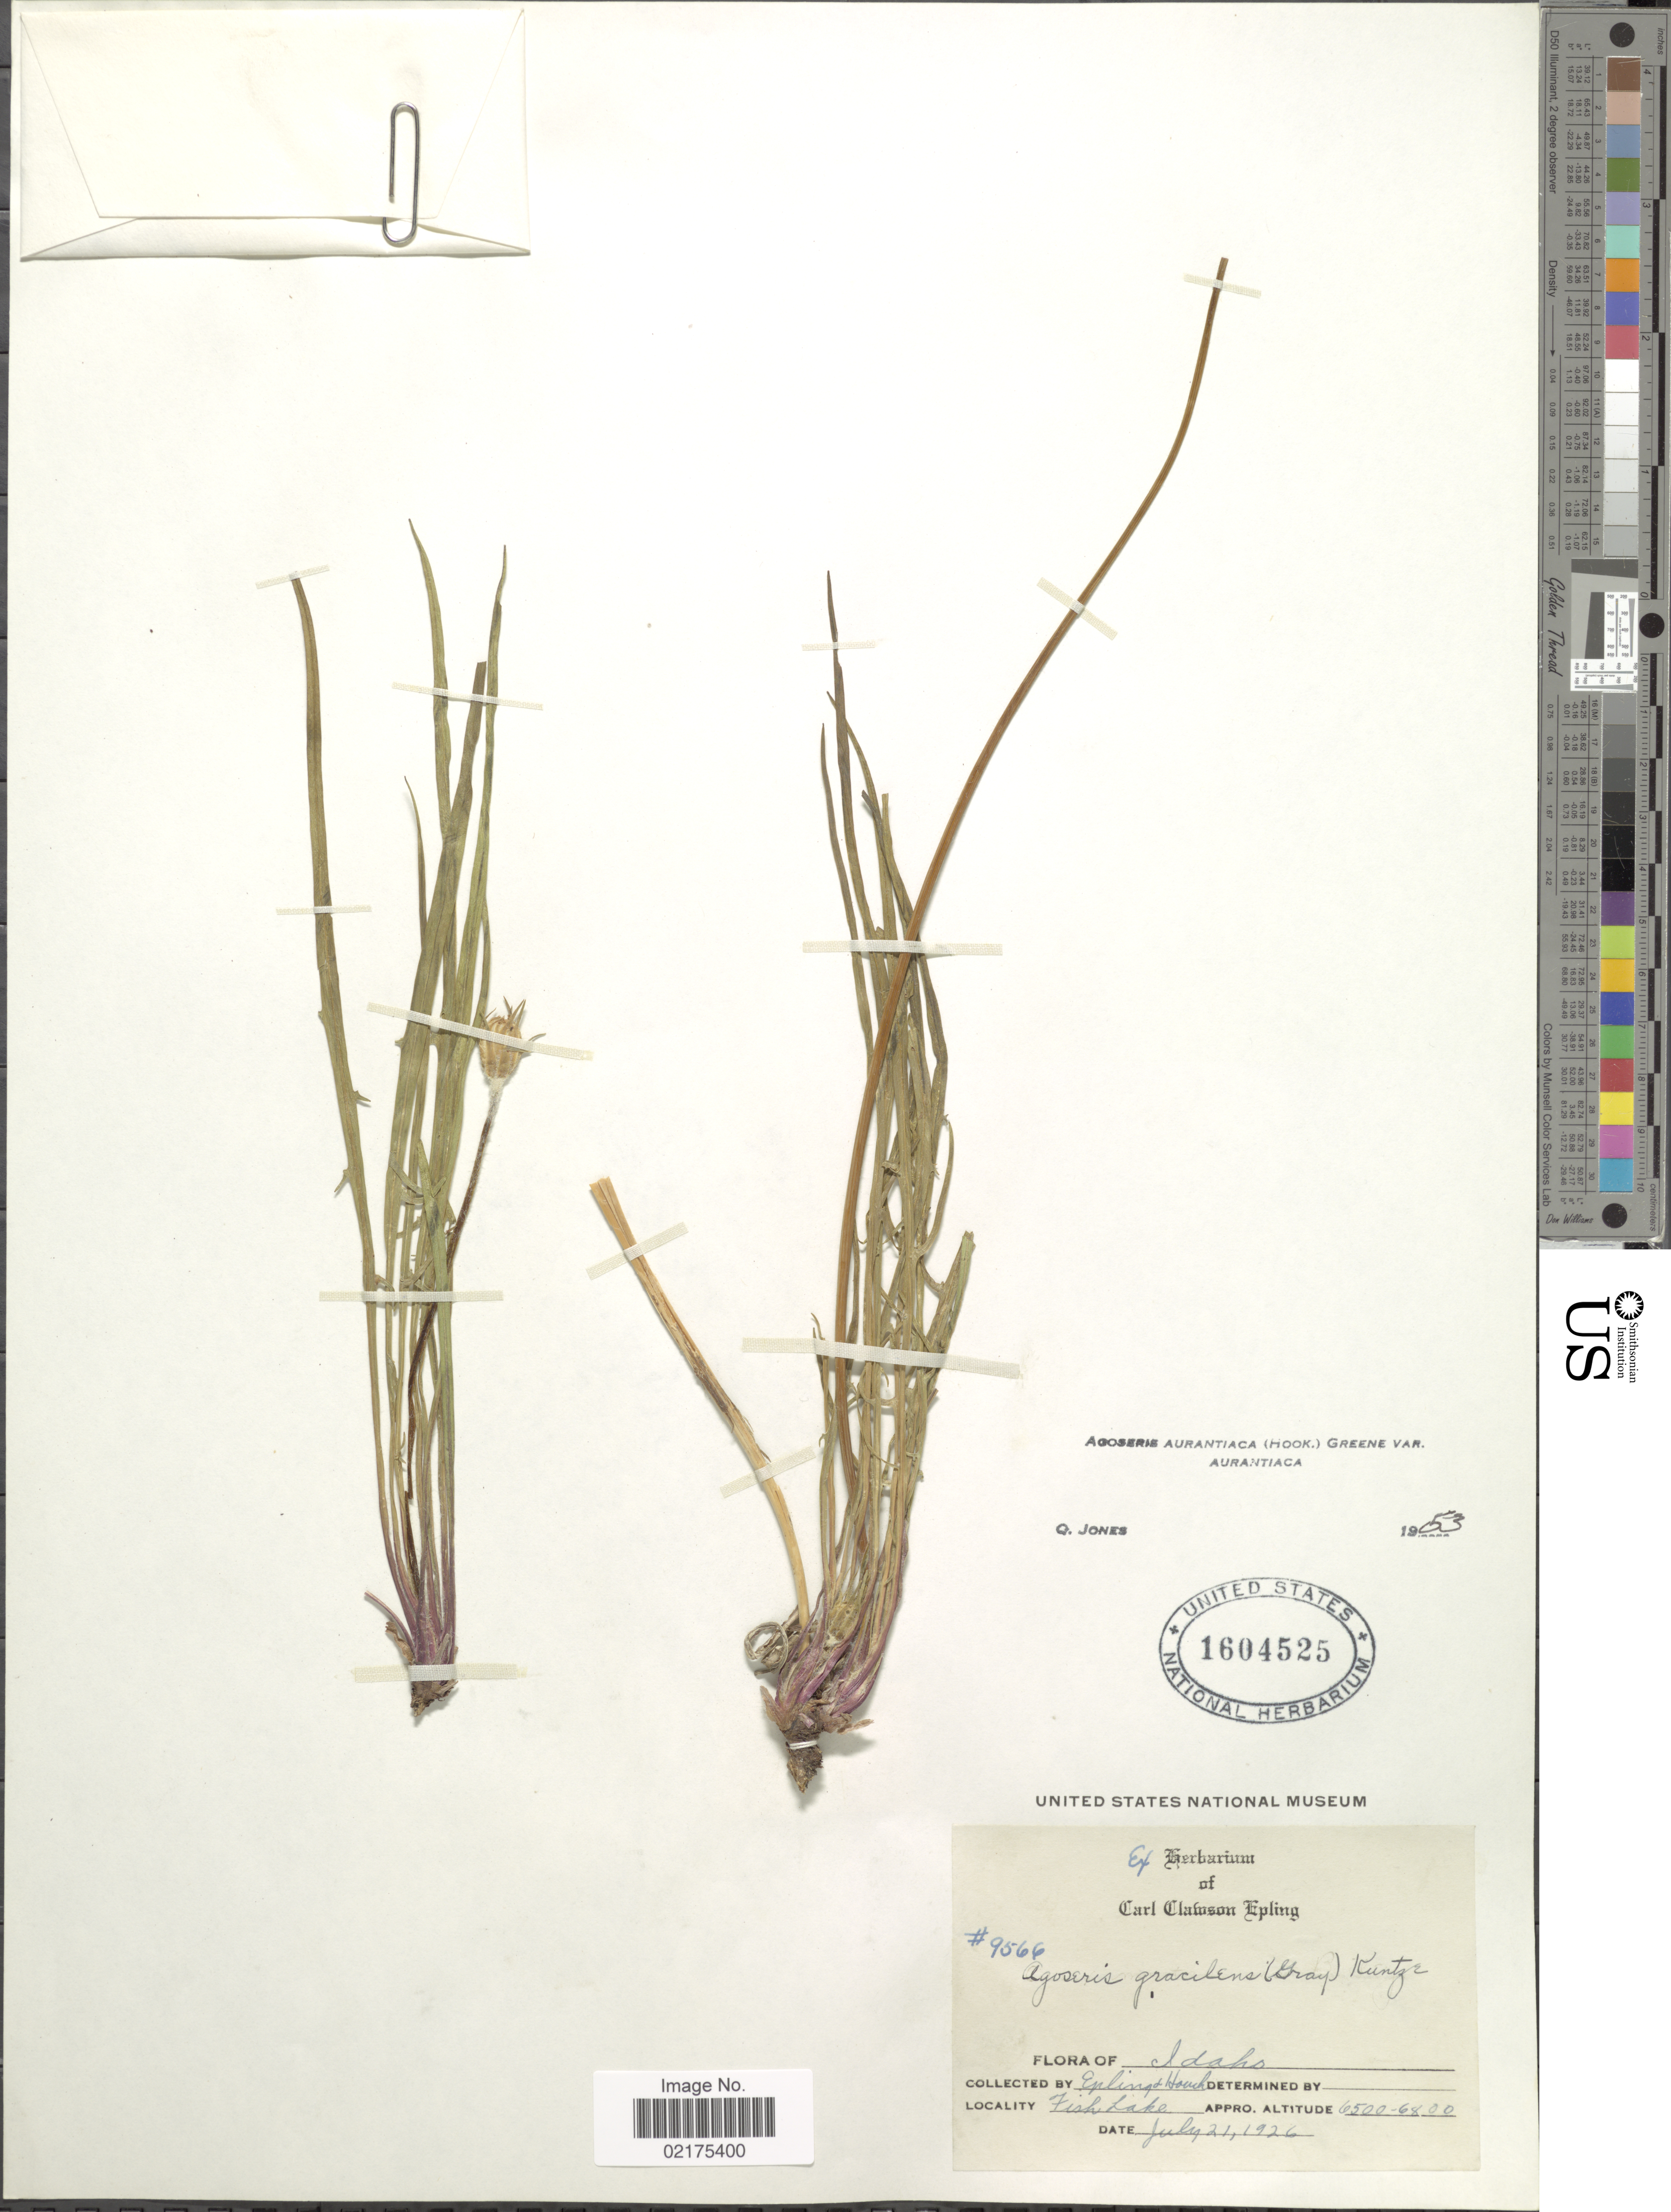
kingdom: Plantae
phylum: Tracheophyta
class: Magnoliopsida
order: Asterales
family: Asteraceae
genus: Agoseris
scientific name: Agoseris aurantiaca var. aurantiaca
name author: (Hook.) Greene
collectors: -- Epling & -. Hauch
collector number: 9566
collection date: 1926-07-21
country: United States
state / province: Idaho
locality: Fish Lake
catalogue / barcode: US 1604525